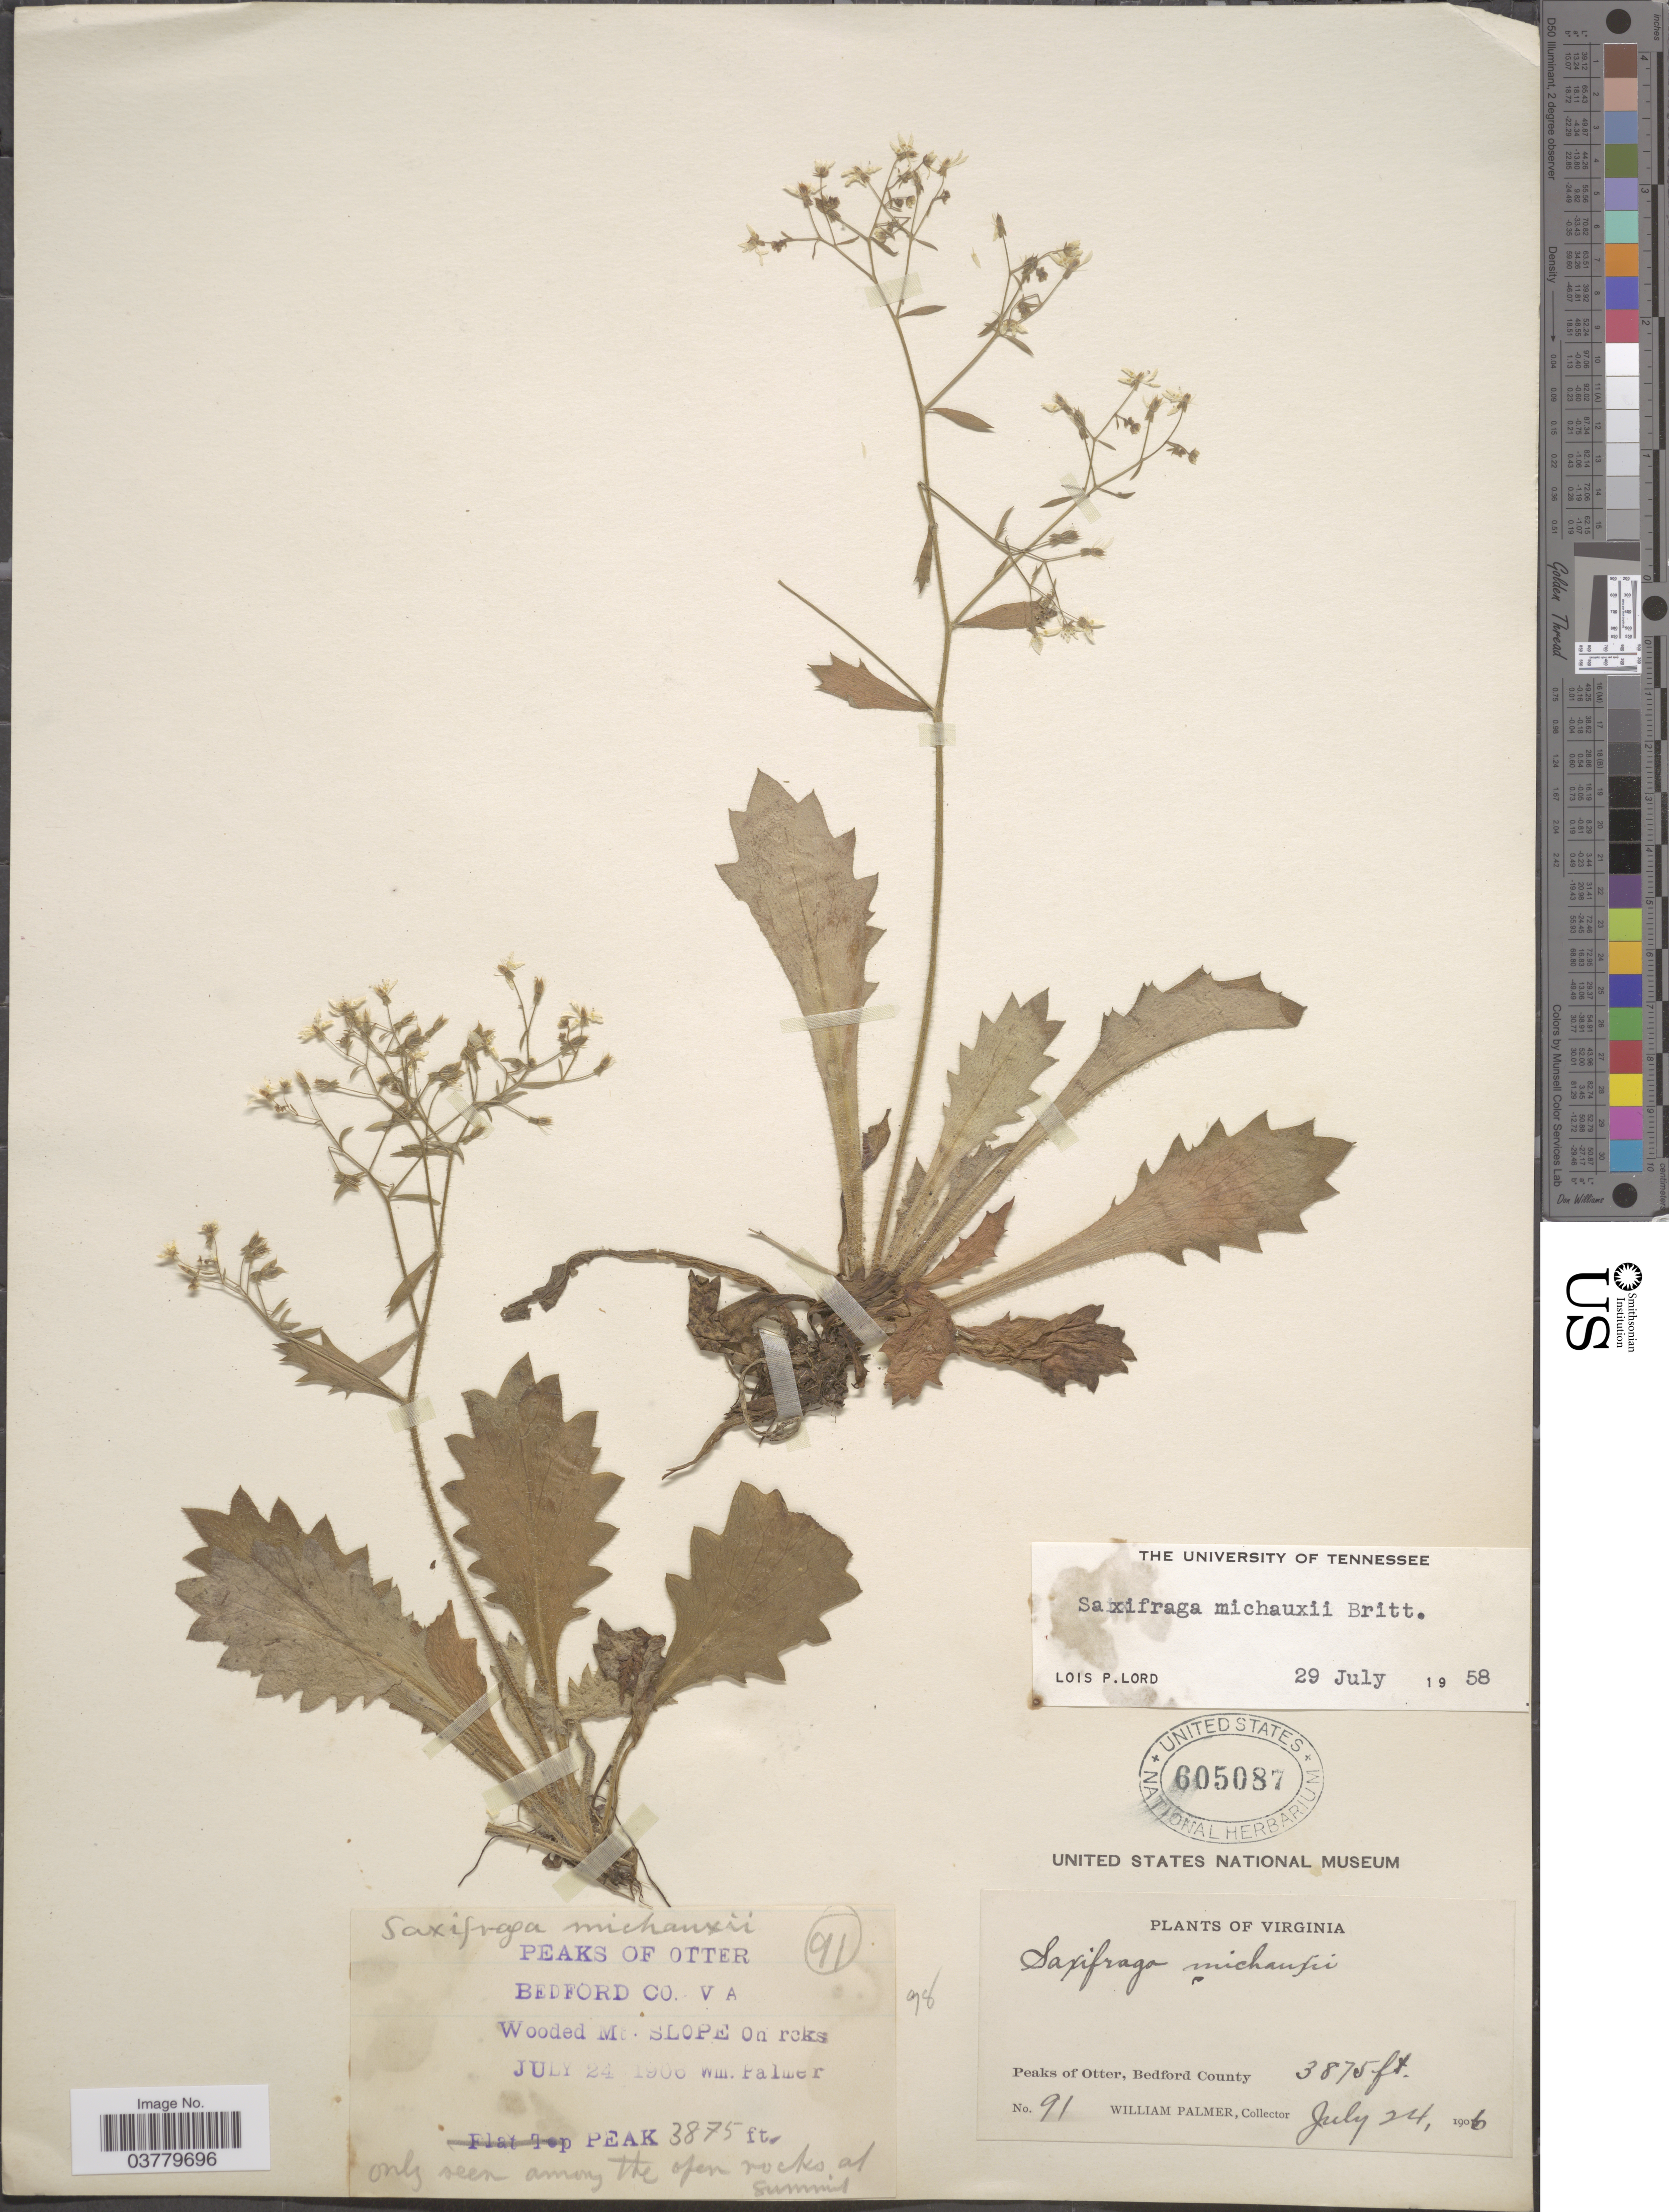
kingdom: Plantae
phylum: Tracheophyta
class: Magnoliopsida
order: Saxifragales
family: Saxifragaceae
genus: Micranthes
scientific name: Micranthes petiolaris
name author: (Raf.) Bush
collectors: W. Palmer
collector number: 91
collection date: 1906-07-24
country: United States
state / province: Virginia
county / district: Bedford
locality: Peaks of Otter. Bedford Co. Wooded Mt. Slope on rcks. Only seen among the open rocks at Summit.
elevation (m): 1181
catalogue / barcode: US 605087